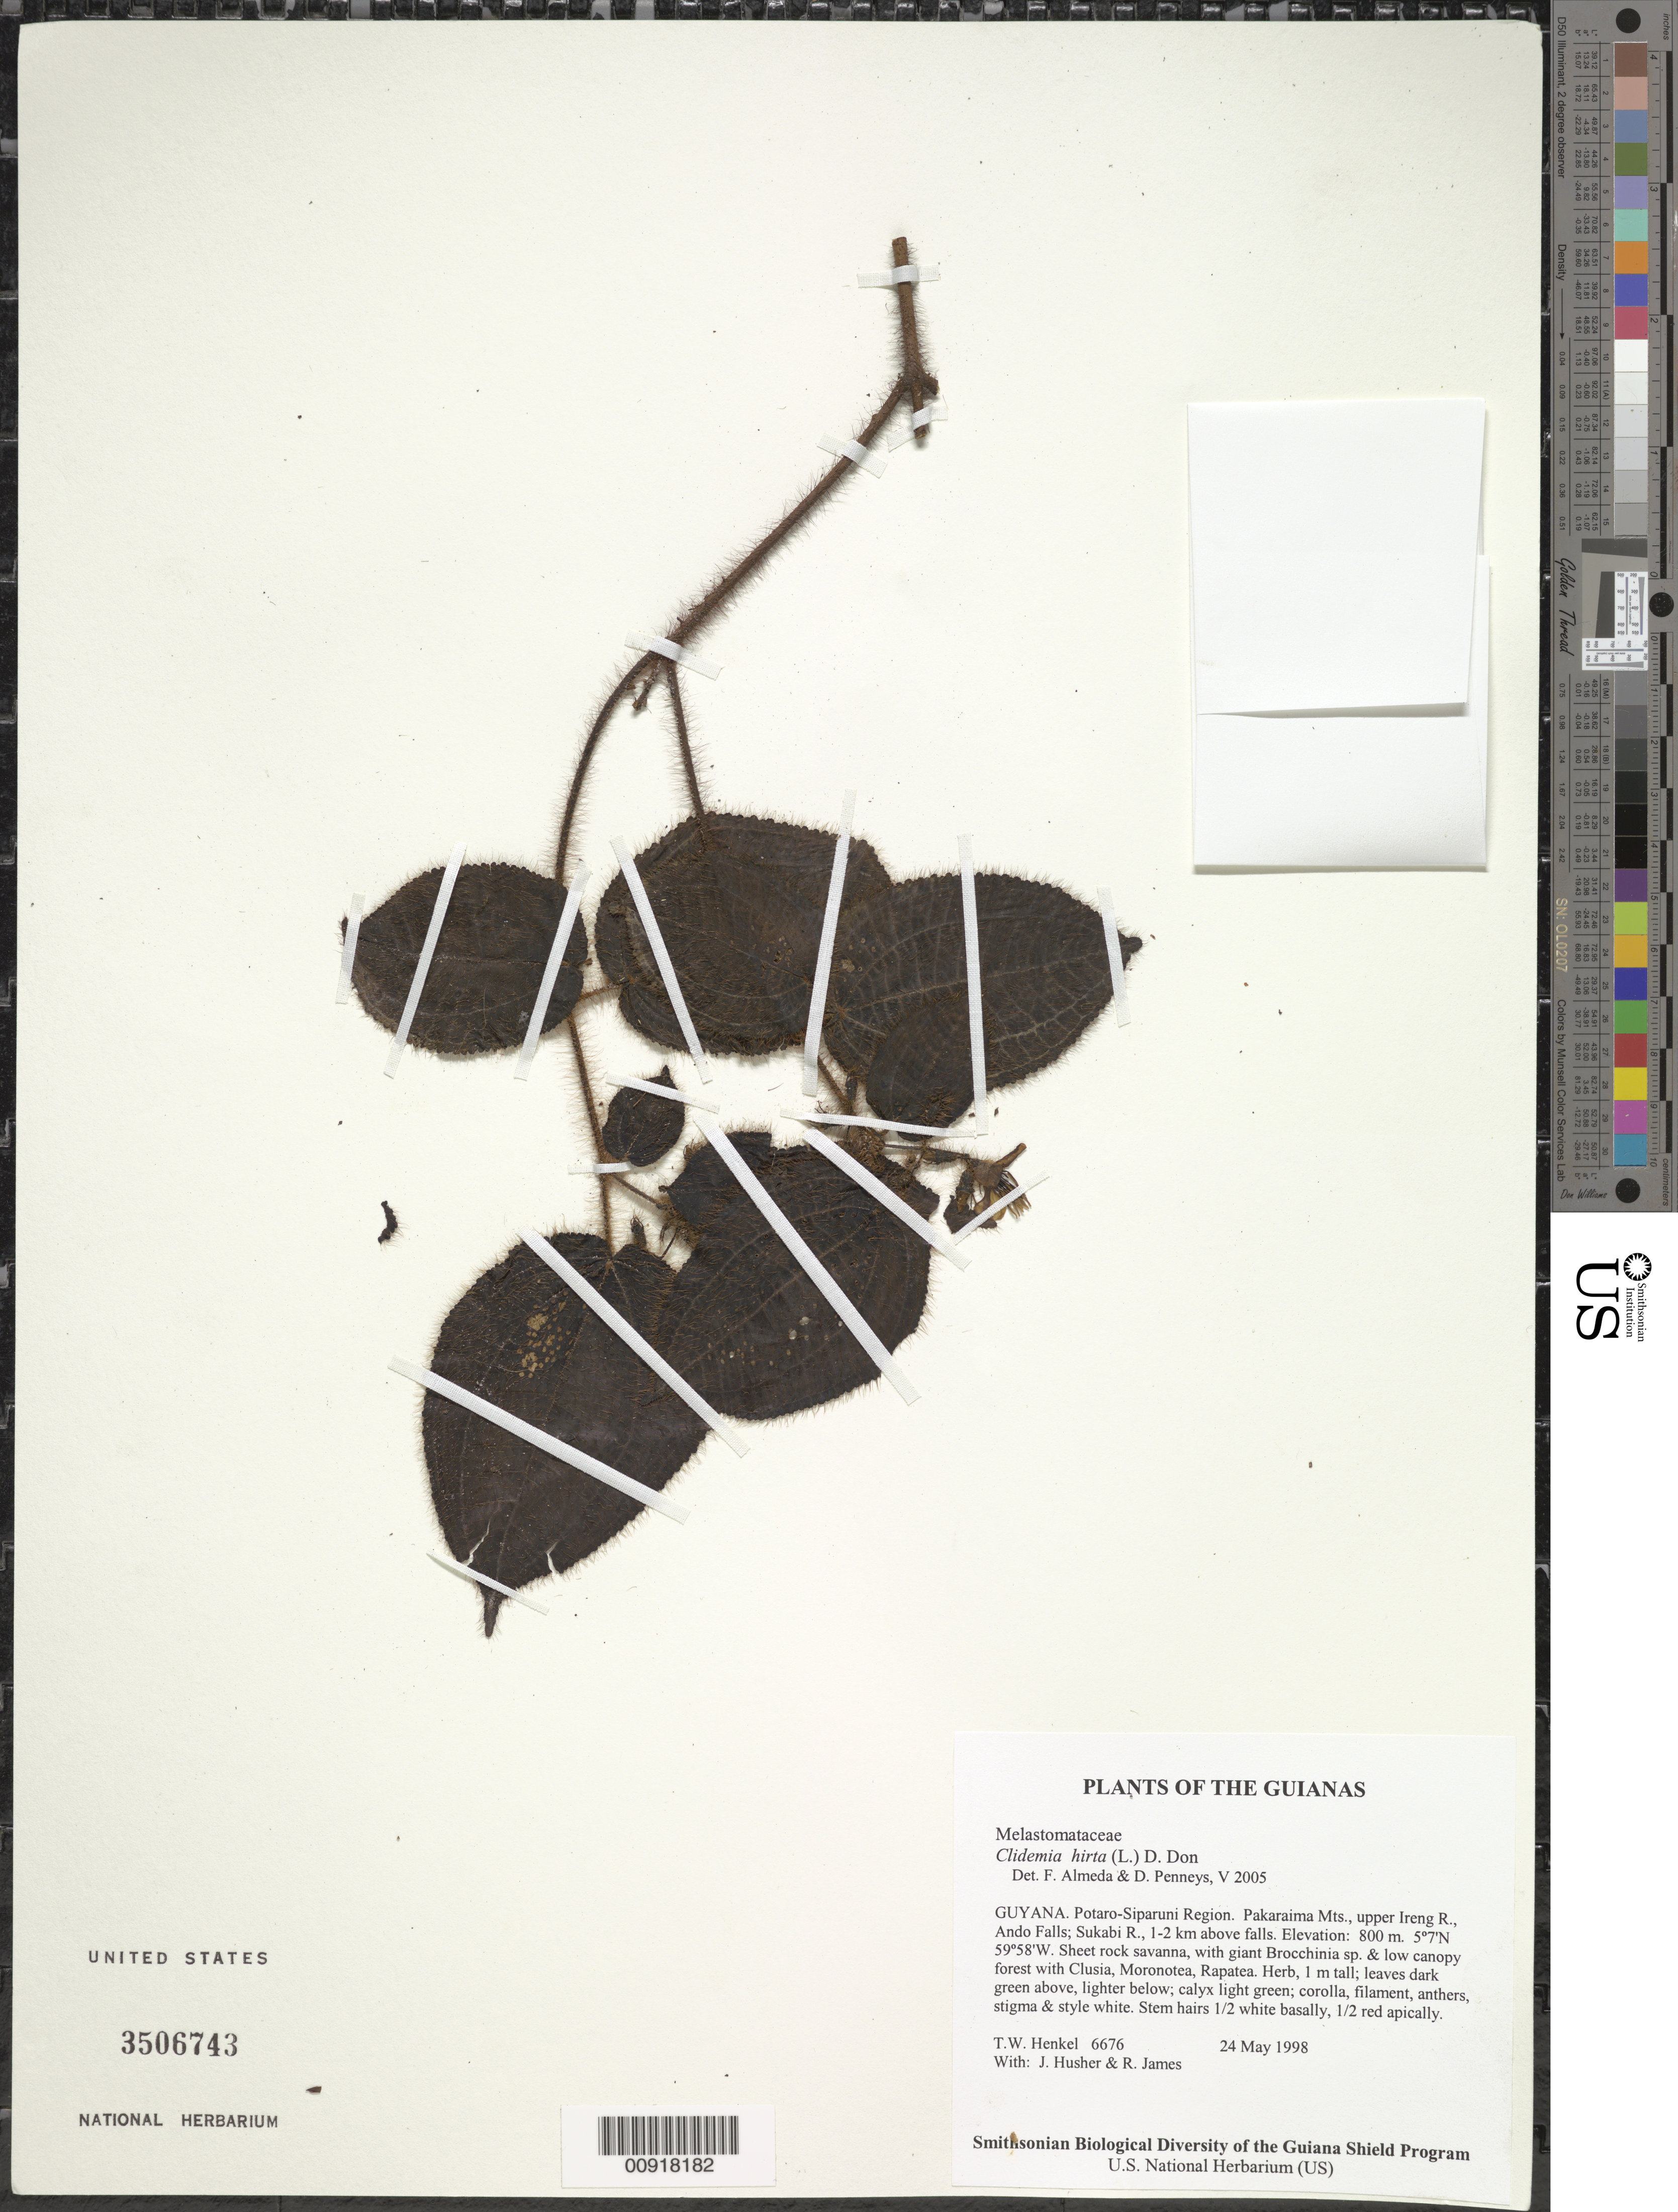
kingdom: Plantae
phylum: Tracheophyta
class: Magnoliopsida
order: Myrtales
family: Melastomataceae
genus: Clidemia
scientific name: Clidemia hirta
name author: (L.) D. Don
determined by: Almeda, F.; Penneys, D. S.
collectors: T. Henkel, J. Husher & R. James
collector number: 6676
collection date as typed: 24 May 1998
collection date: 1998-05-24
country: Guyana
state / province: Potaro-Siparuni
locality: Pakaraima Mts., upper Ireng R., Ando Falls; Sukabi R., 1-2 km above falls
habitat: Sheet rock savanna, with giant Brocchinia sp. & low canopy forest with Clusia, Moronotea, Rapatea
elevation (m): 800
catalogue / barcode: US 3506743